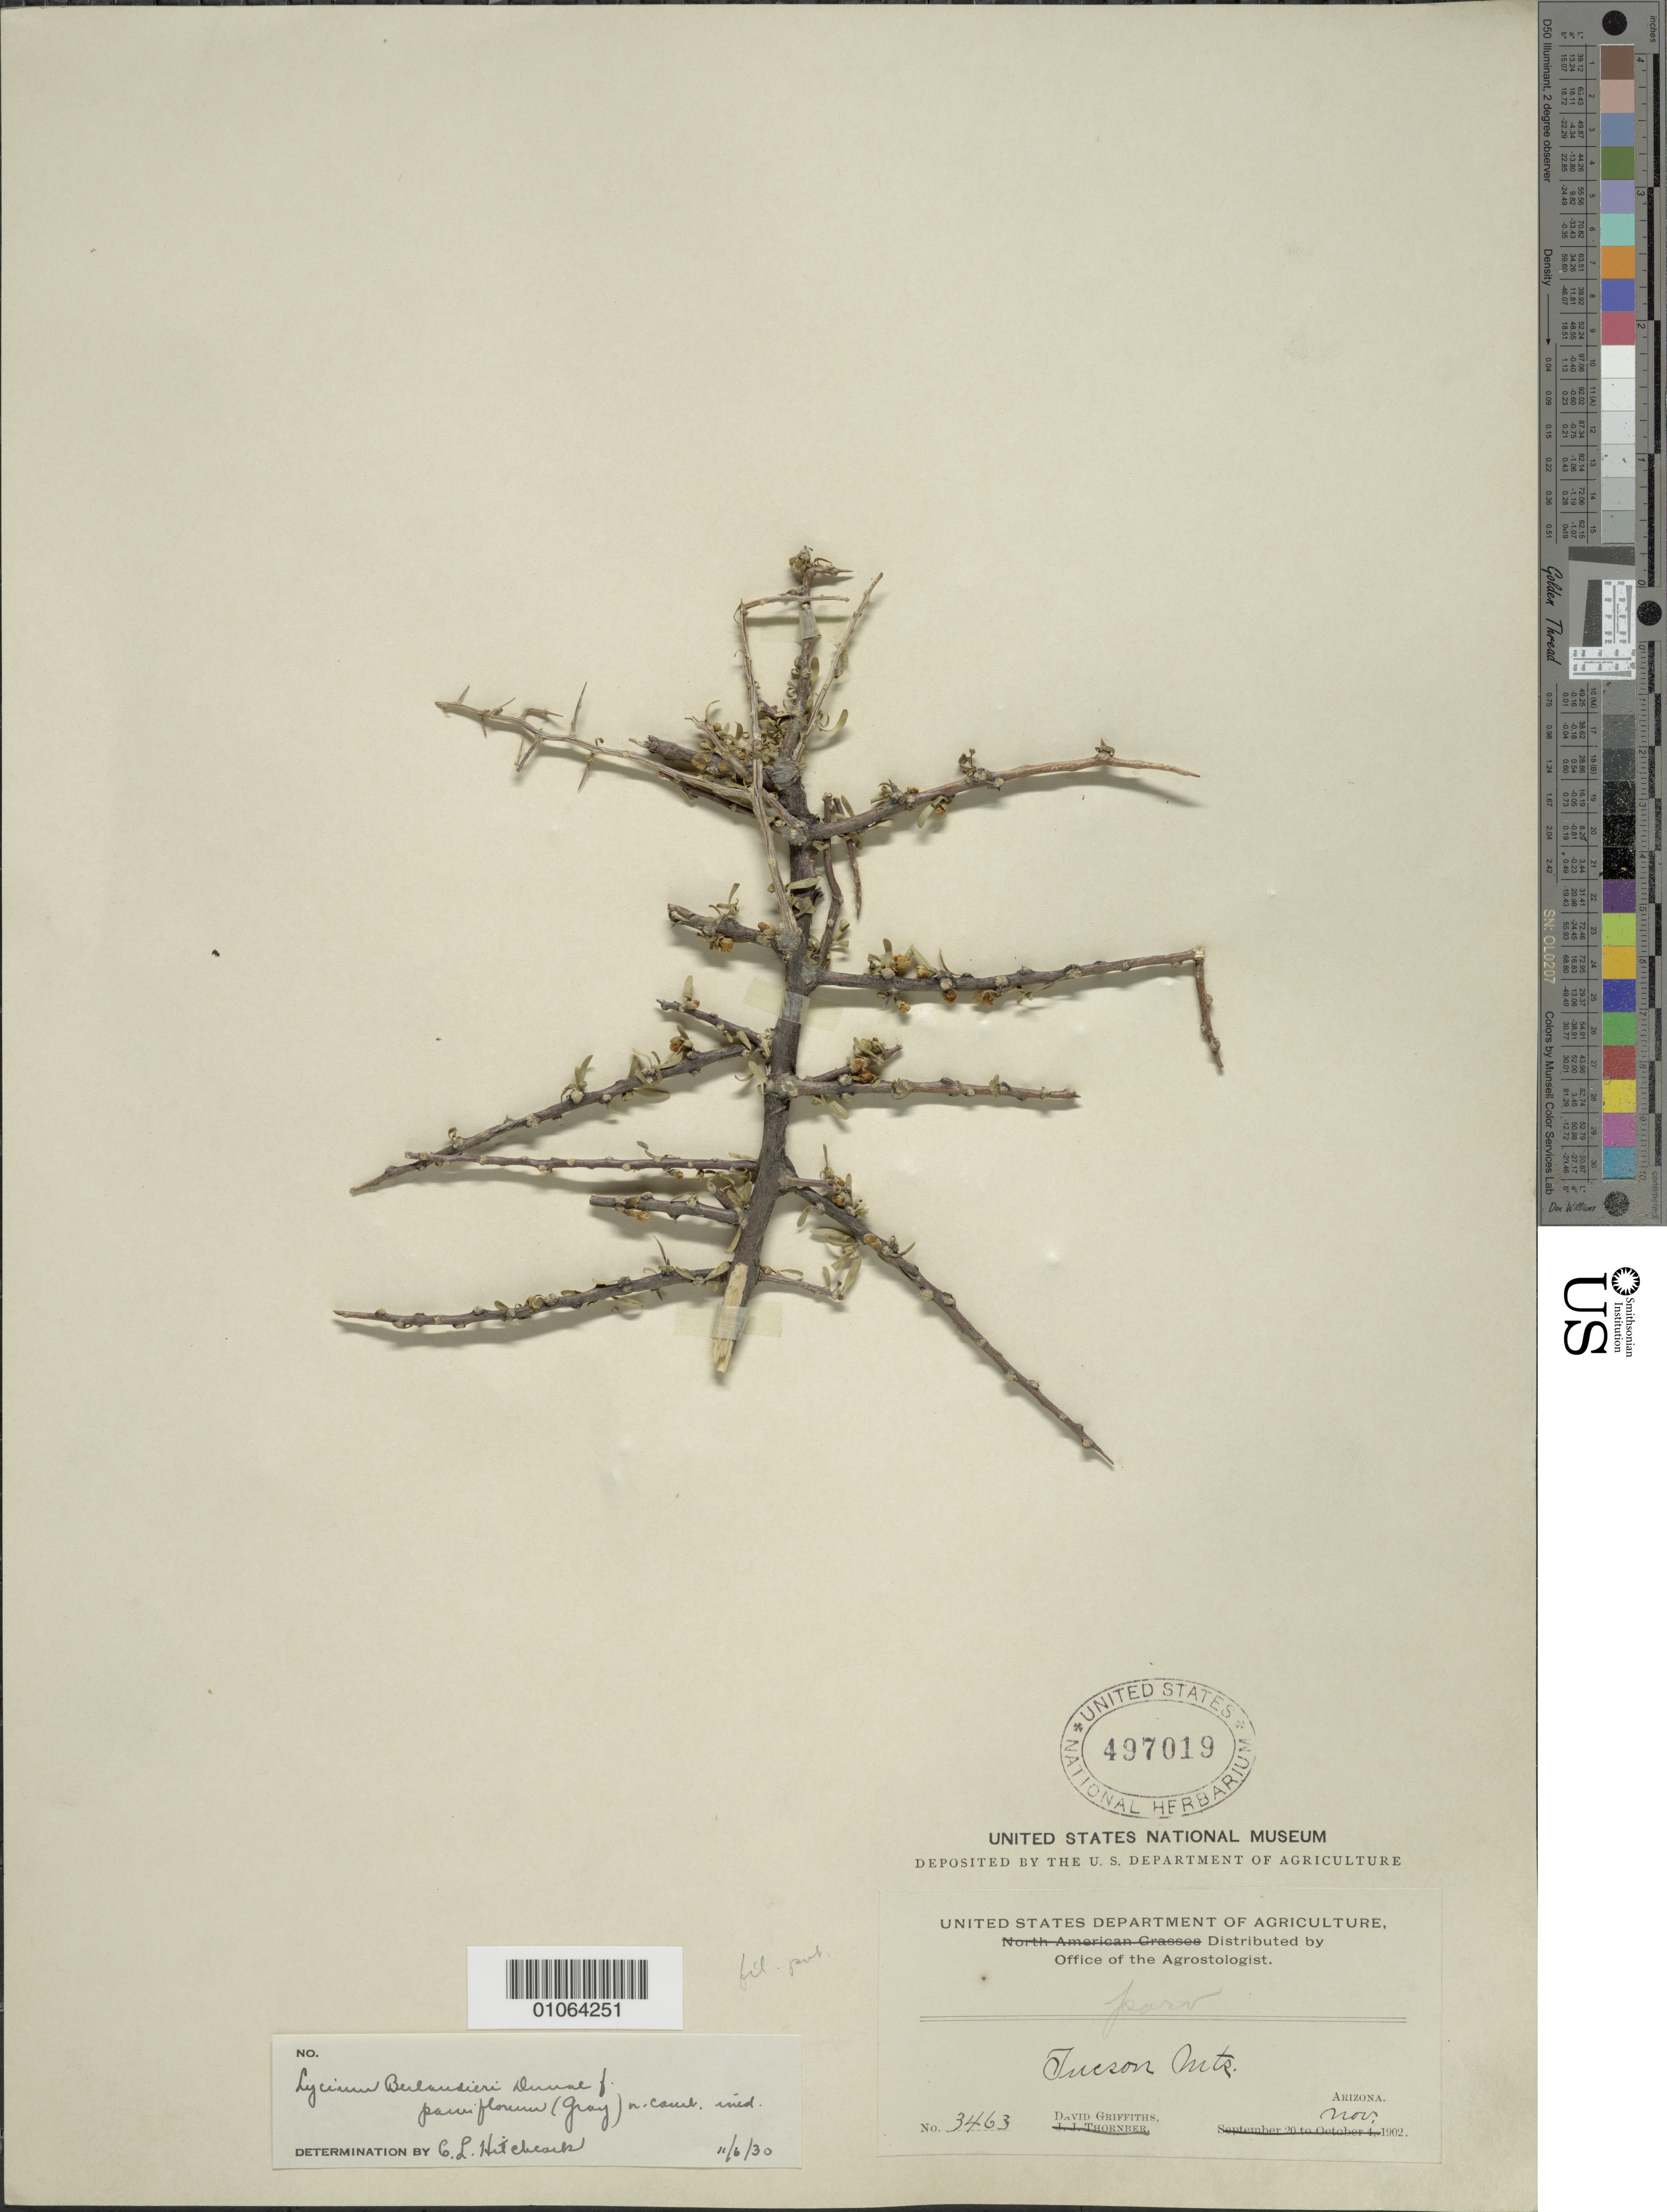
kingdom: Plantae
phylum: Tracheophyta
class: Magnoliopsida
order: Solanales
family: Solanaceae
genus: Lycium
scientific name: Lycium berlandieri f. parviflorum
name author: (A. Gray) C.L. Hitchc.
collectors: D. Griffiths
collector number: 3463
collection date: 1902-11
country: United States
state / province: Arizona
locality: Tucson Mts.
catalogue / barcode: US 497019